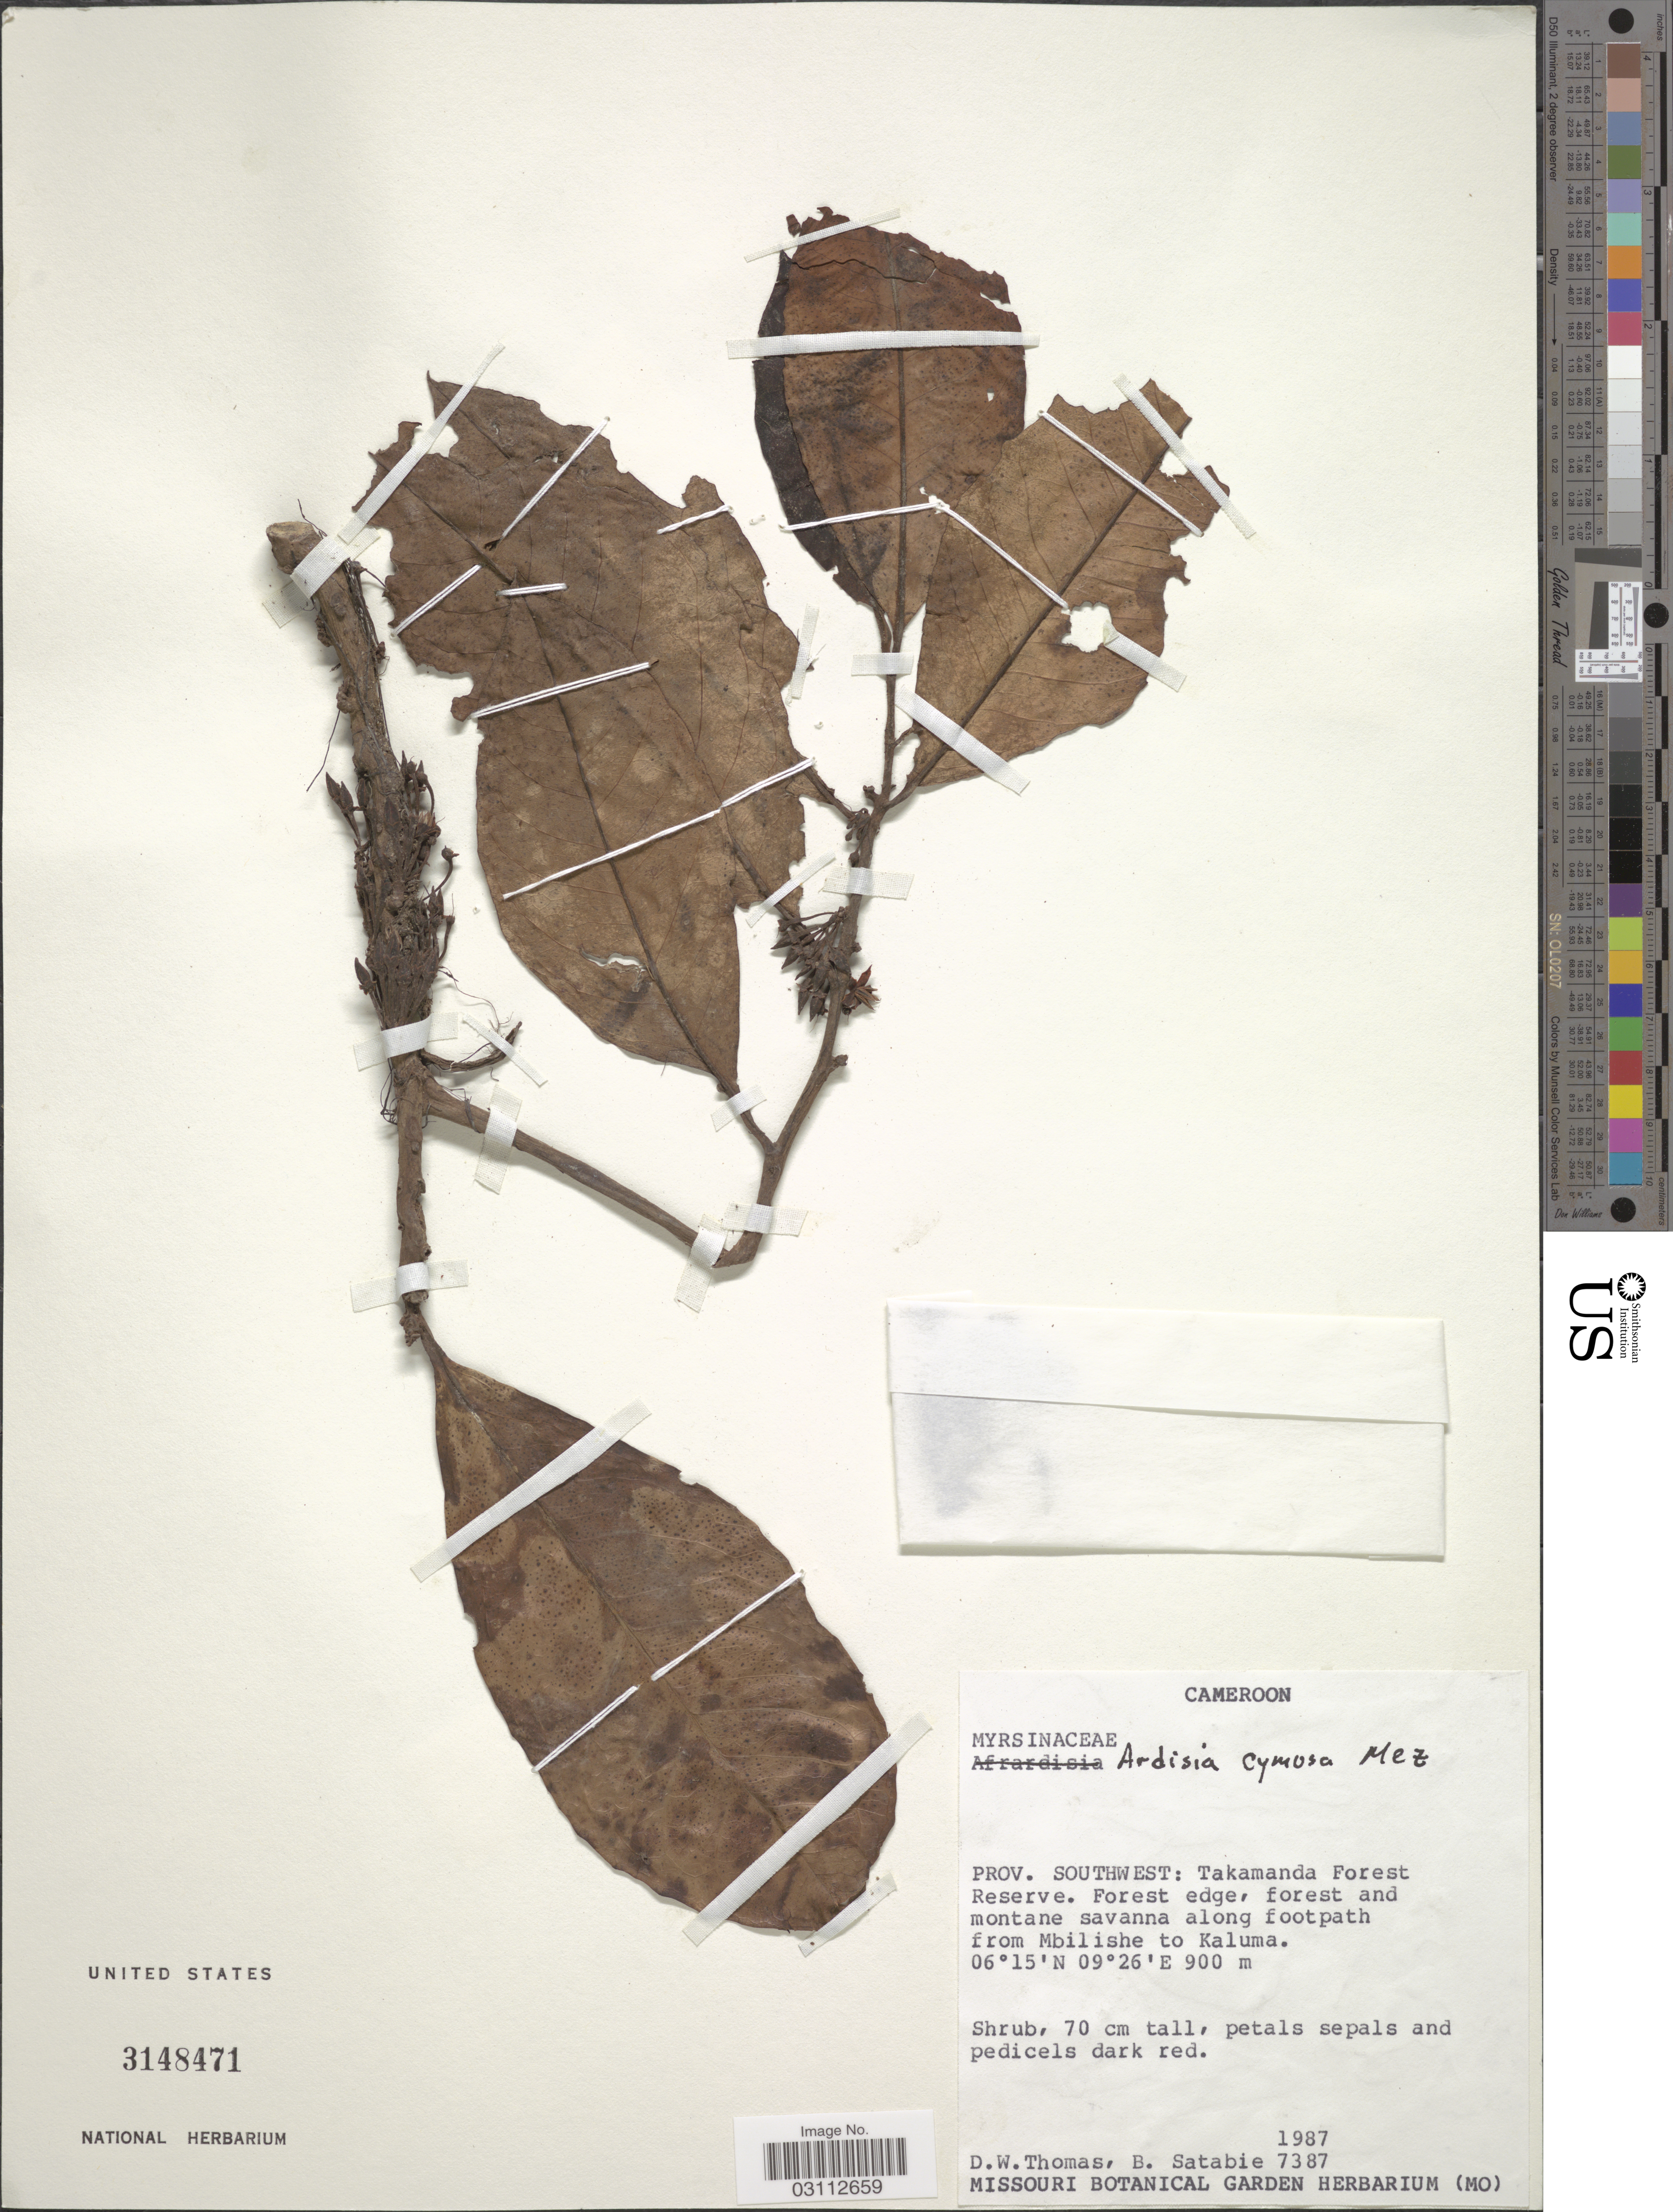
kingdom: Plantae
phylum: Tracheophyta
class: Magnoliopsida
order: Ericales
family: Primulaceae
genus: Ardisia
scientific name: Ardisia cymosa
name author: Blume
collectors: D. W. Thomas & B. Satabie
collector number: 7387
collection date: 1987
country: Cameroon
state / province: Sud-Ouest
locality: Prov. Southwest: Takamanda Forest Reserve. Forest edge, forest and montane savanna along footpath from Mbilishe to Kaluma.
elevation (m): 900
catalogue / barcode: US 3148471